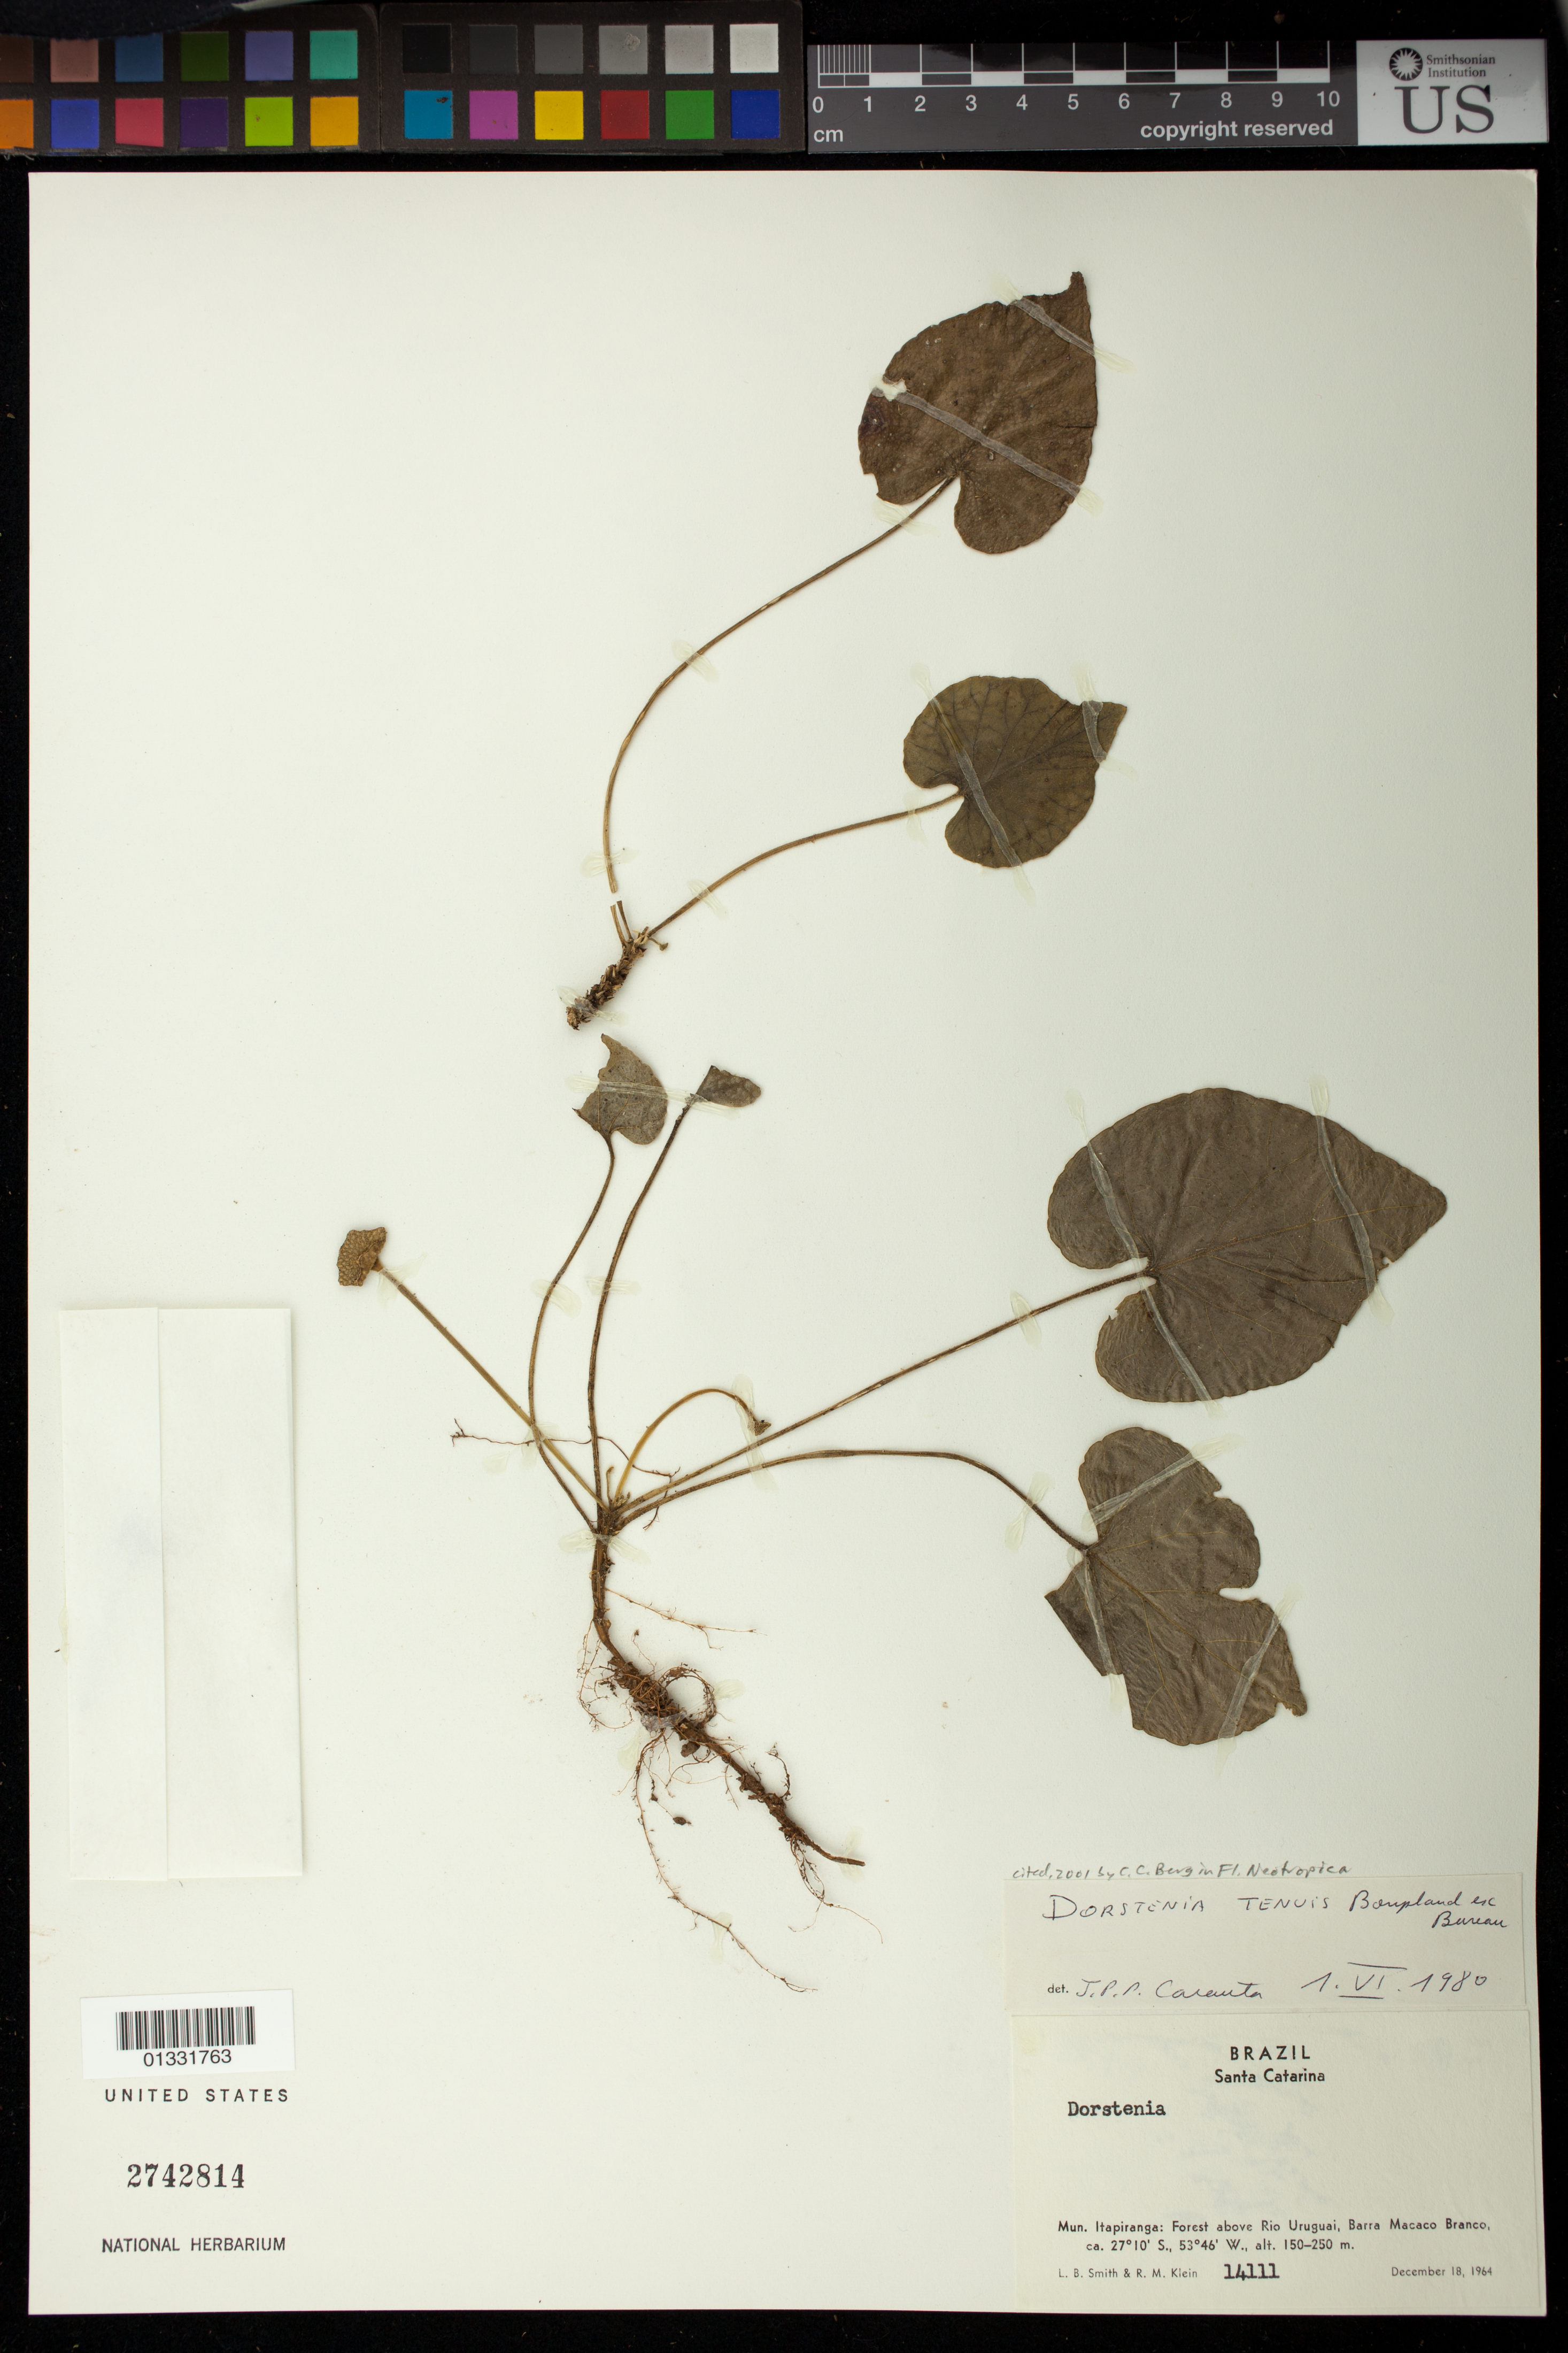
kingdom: Plantae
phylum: Tracheophyta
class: Magnoliopsida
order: Rosales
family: Moraceae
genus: Dorstenia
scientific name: Dorstenia tenuis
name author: Bonpl. ex Bureau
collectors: L. Smith & R. M. Klein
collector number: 14111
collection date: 1964-12-18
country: Brazil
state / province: Santa Catarina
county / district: Itapiranga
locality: Forest above Rio Uruguai, Barra Macaco Branco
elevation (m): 150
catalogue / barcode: US 2742814